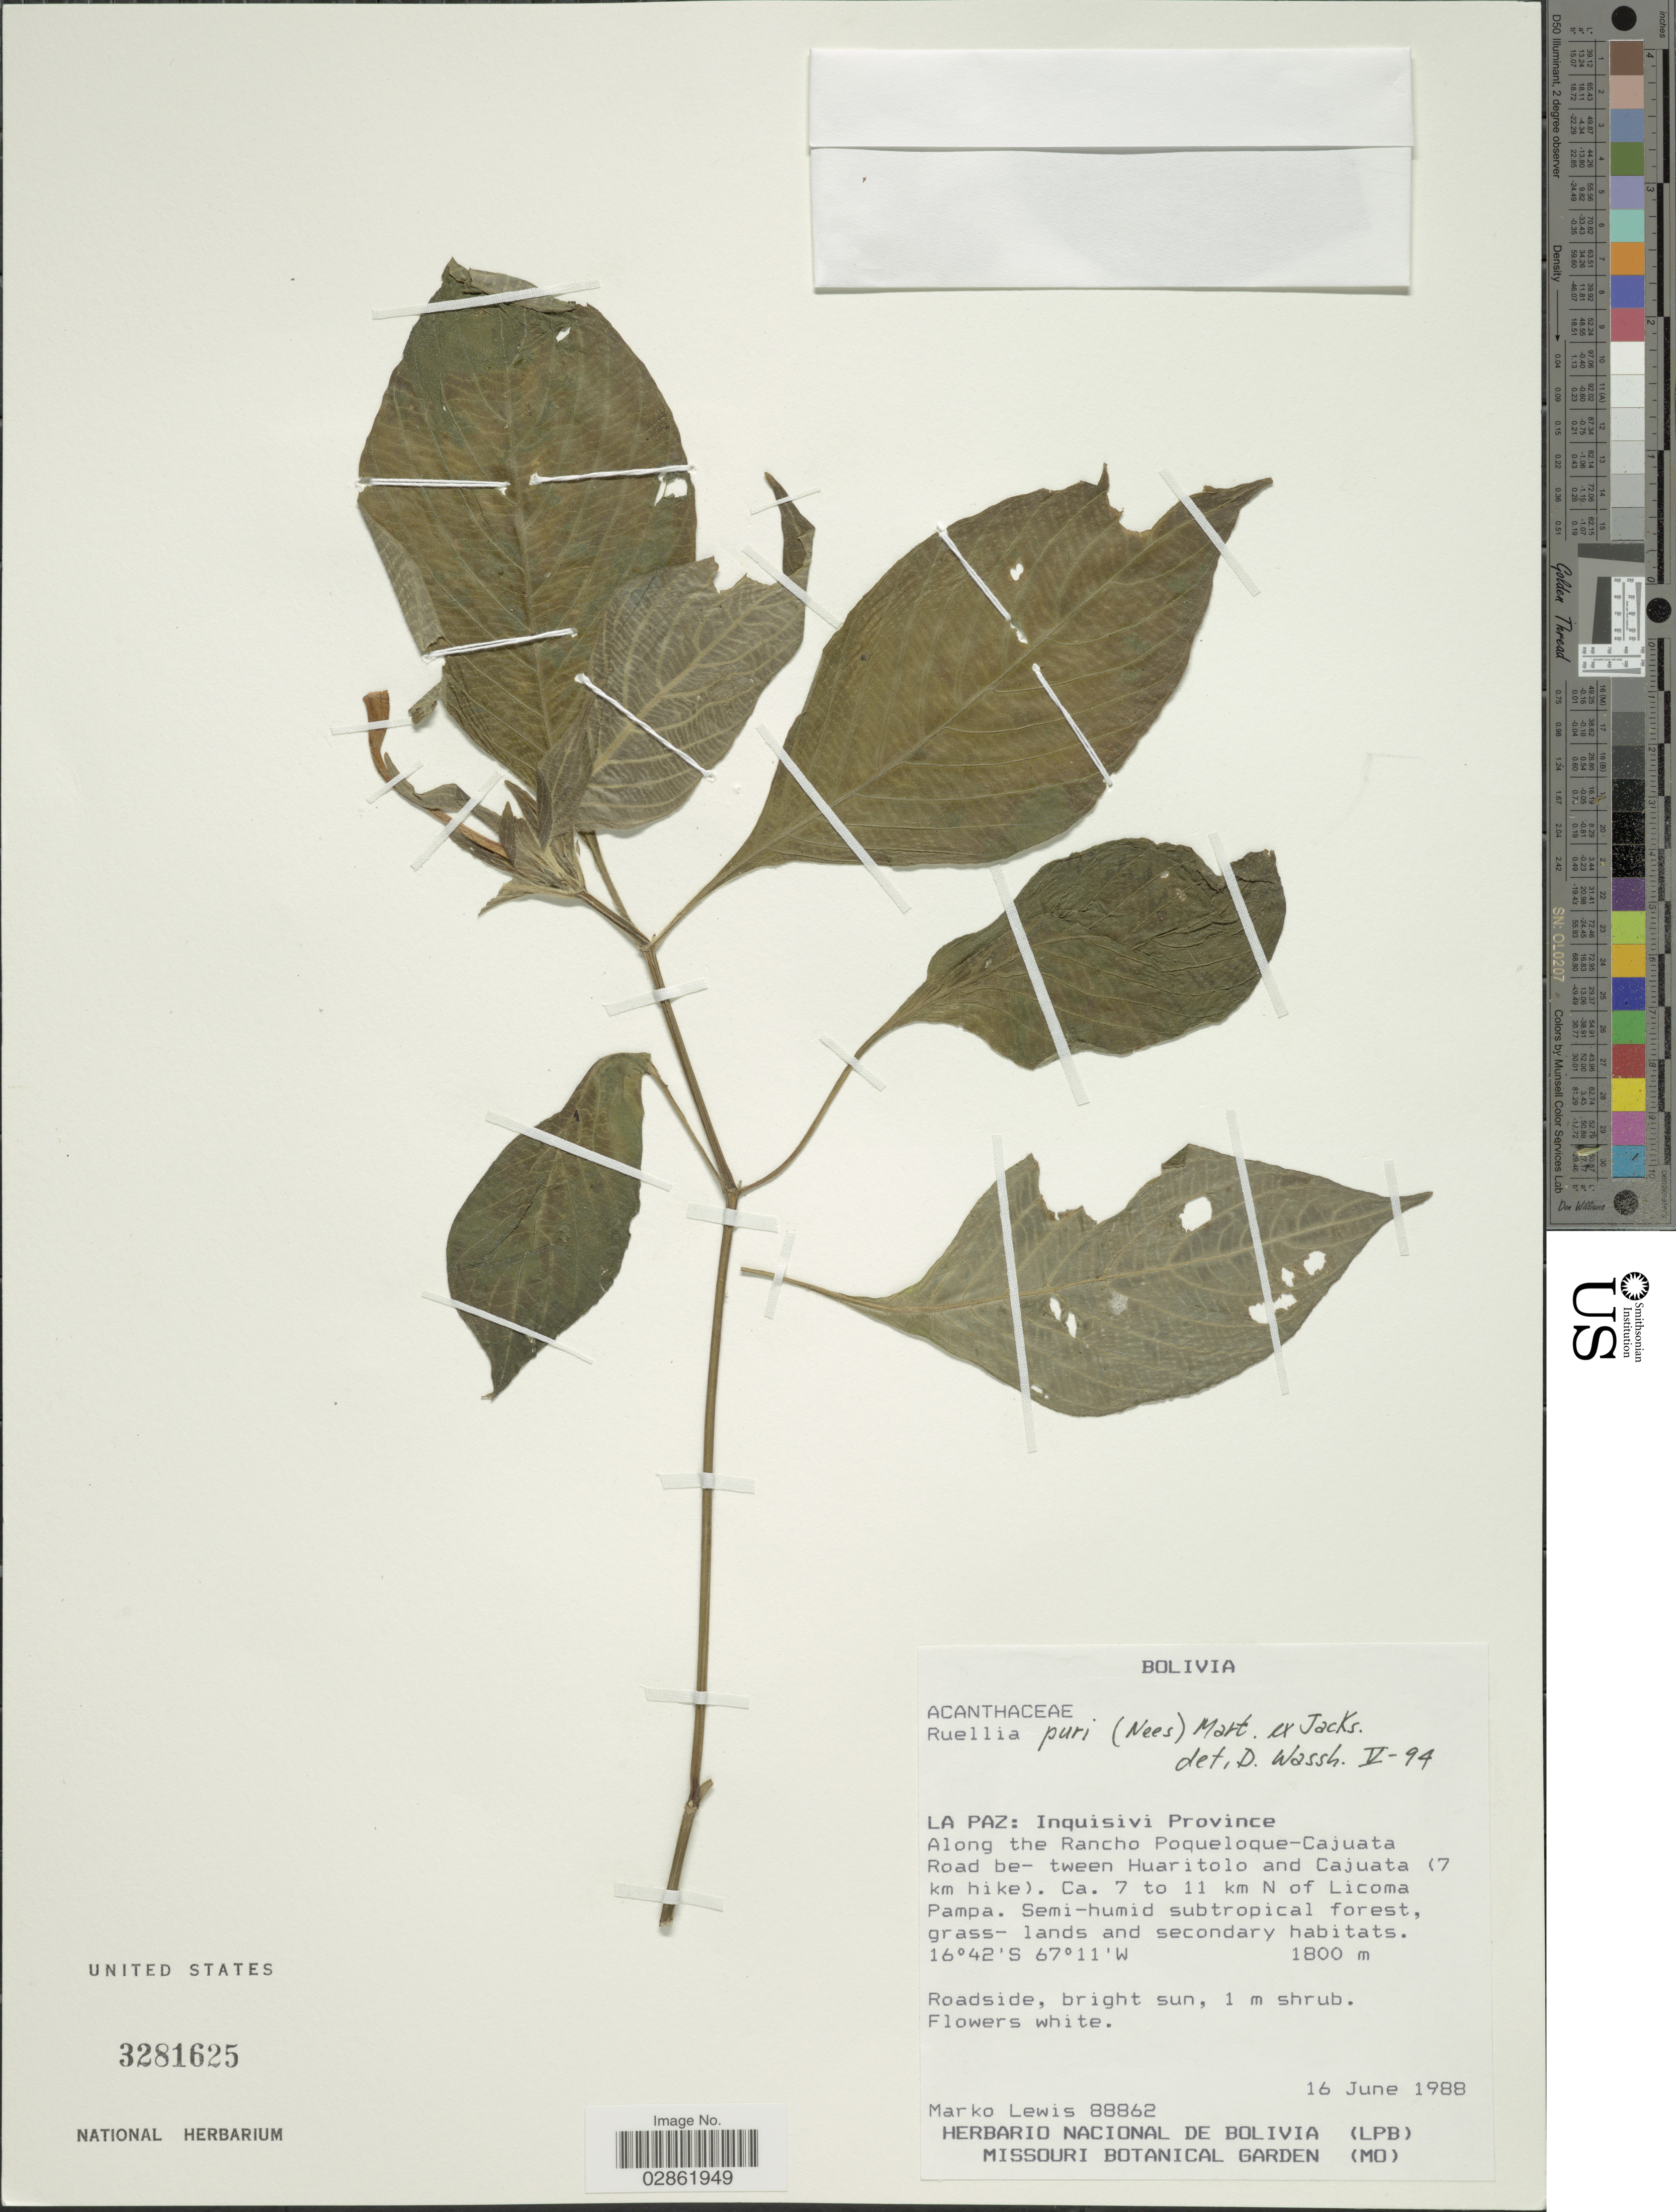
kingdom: Plantae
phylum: Tracheophyta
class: Magnoliopsida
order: Lamiales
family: Acanthaceae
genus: Ruellia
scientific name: Ruellia puri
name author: Mart. ex Nees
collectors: M. Lewis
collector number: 88862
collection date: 1988-06-16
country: Bolivia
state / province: La Paz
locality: La Paz: Inquisivi Province, Along the Rancho Poqueloque-Cajuata Road be-tween Huaritolo and Cajuata (7 km hike), Ca. 7 to 11 km N of Licoma Pampa.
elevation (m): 1800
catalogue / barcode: US 3281625